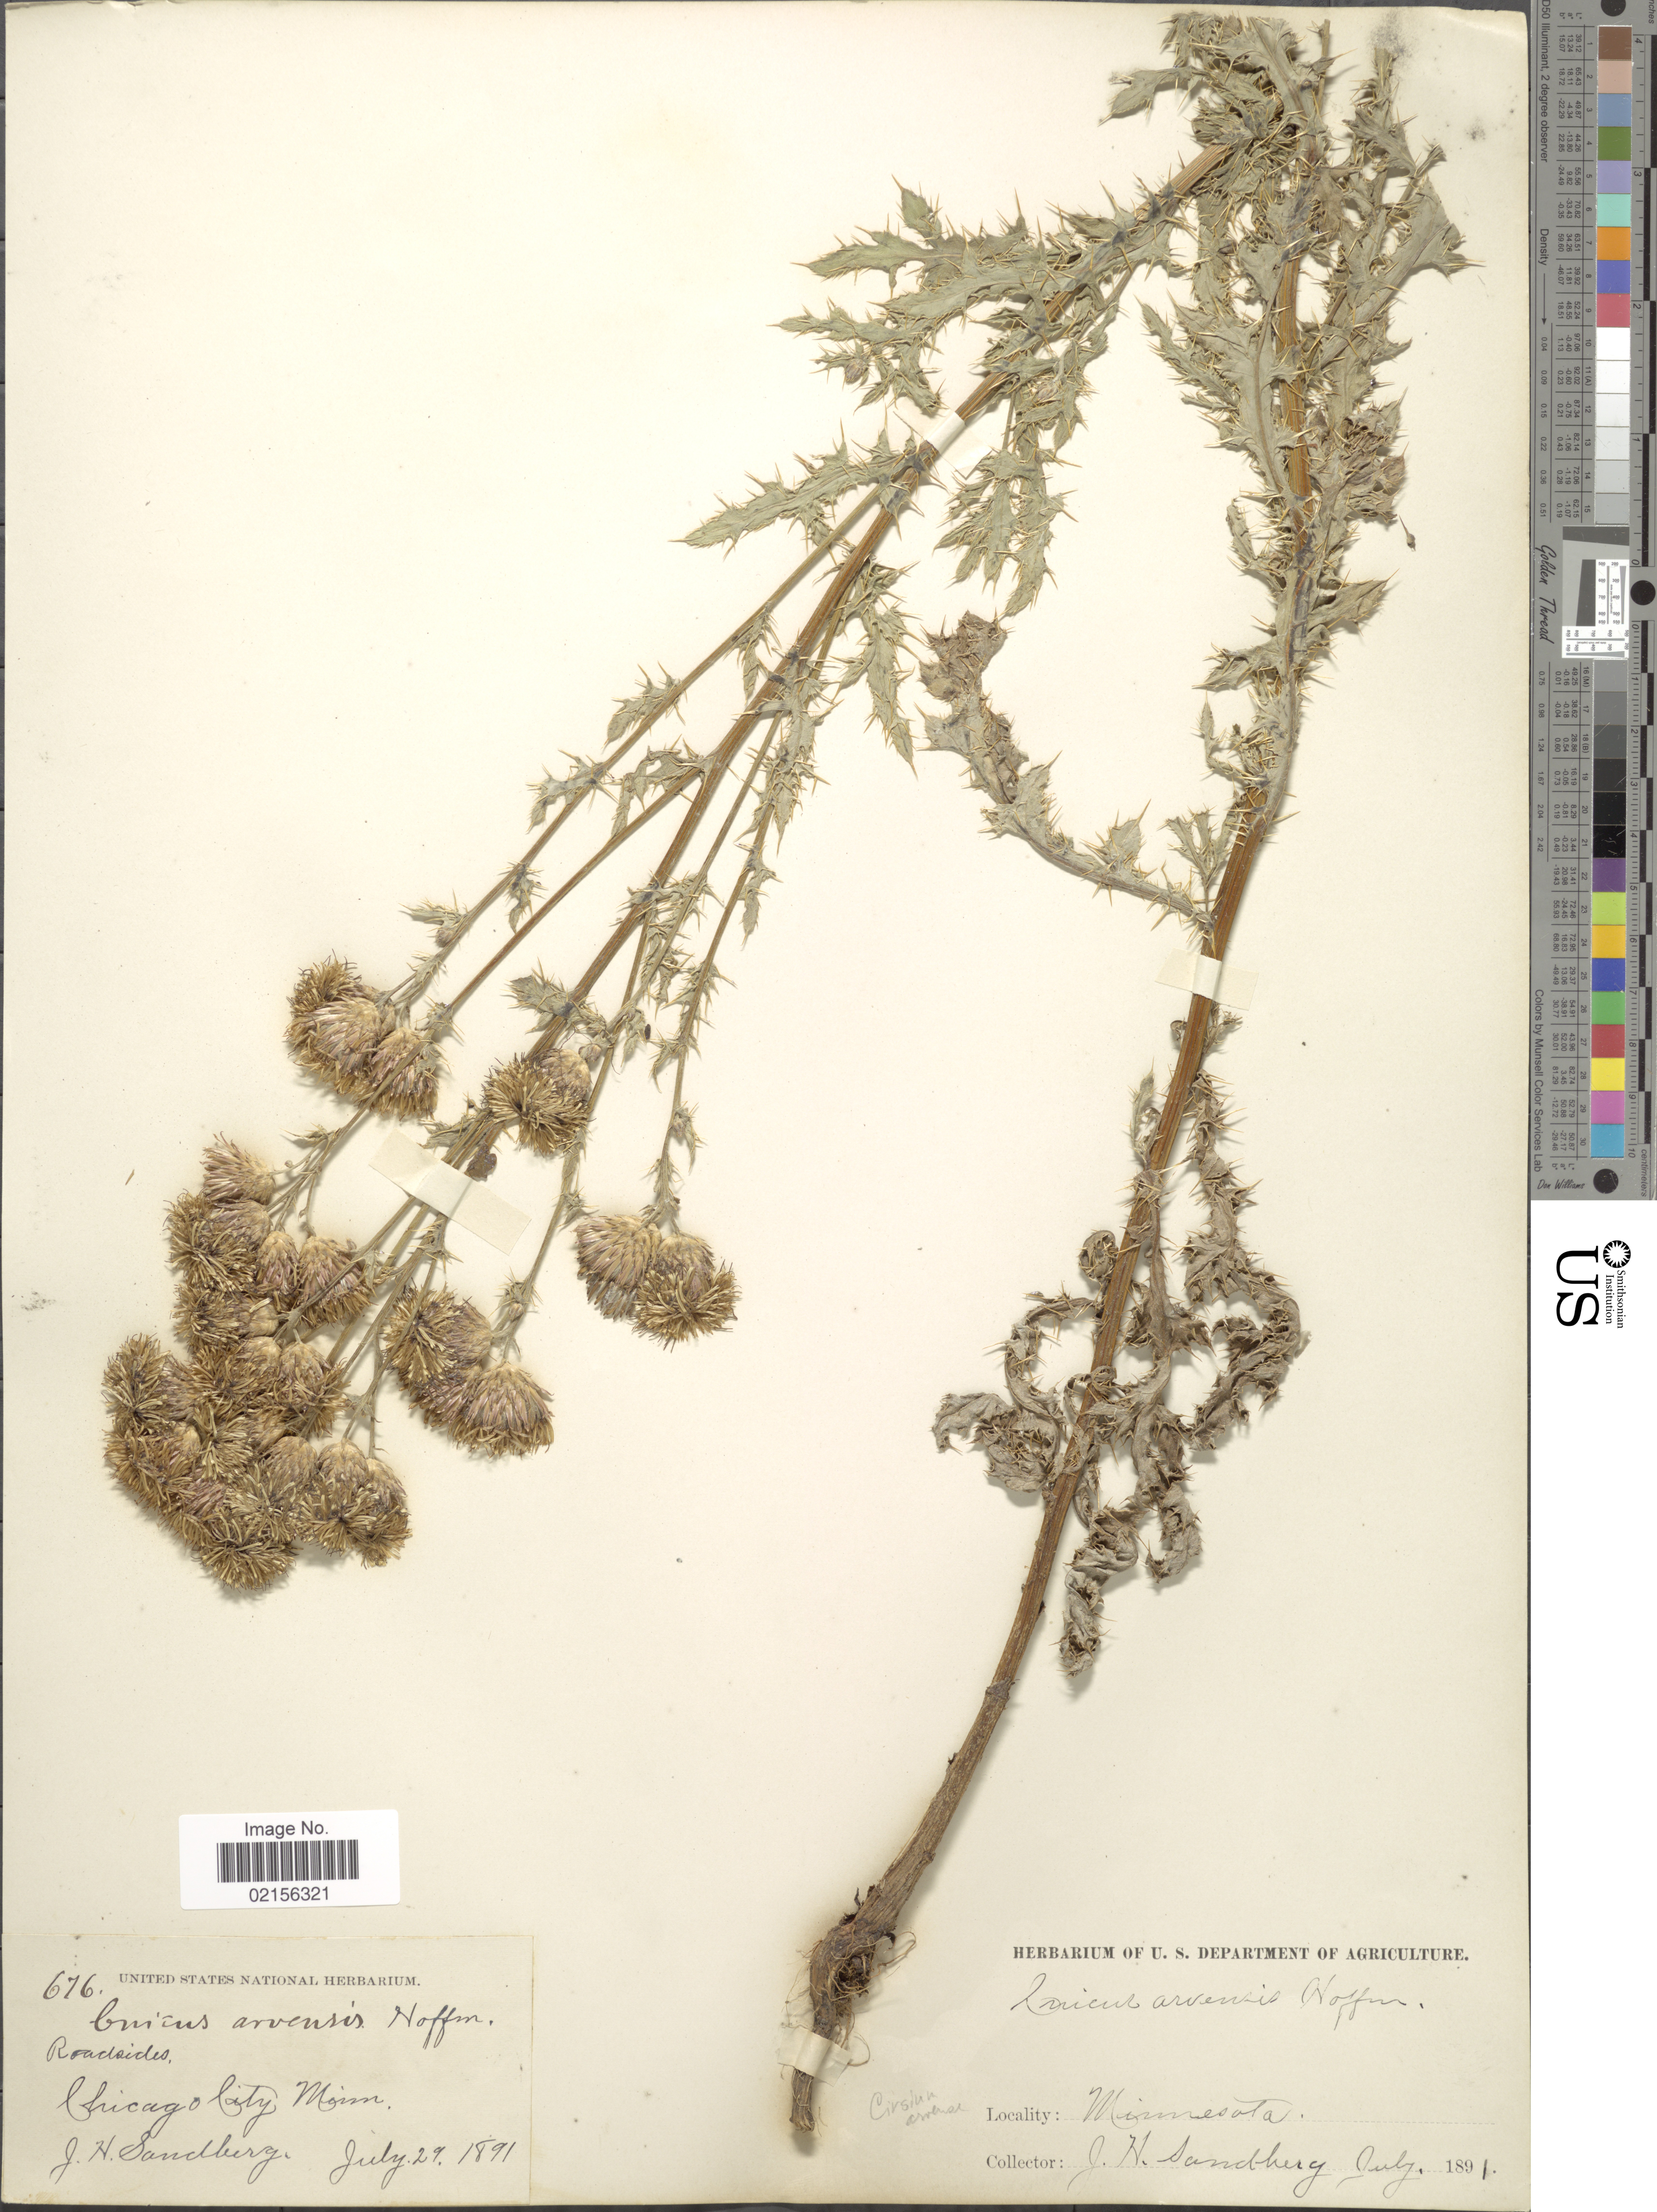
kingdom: Plantae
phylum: Tracheophyta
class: Magnoliopsida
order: Asterales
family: Asteraceae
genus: Cirsium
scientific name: Cirsium arvense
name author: (L.) Scop.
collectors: J. H. Sandberg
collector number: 676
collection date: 1891-07-29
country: United States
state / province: Minnesota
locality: Roadsides, Chicago City